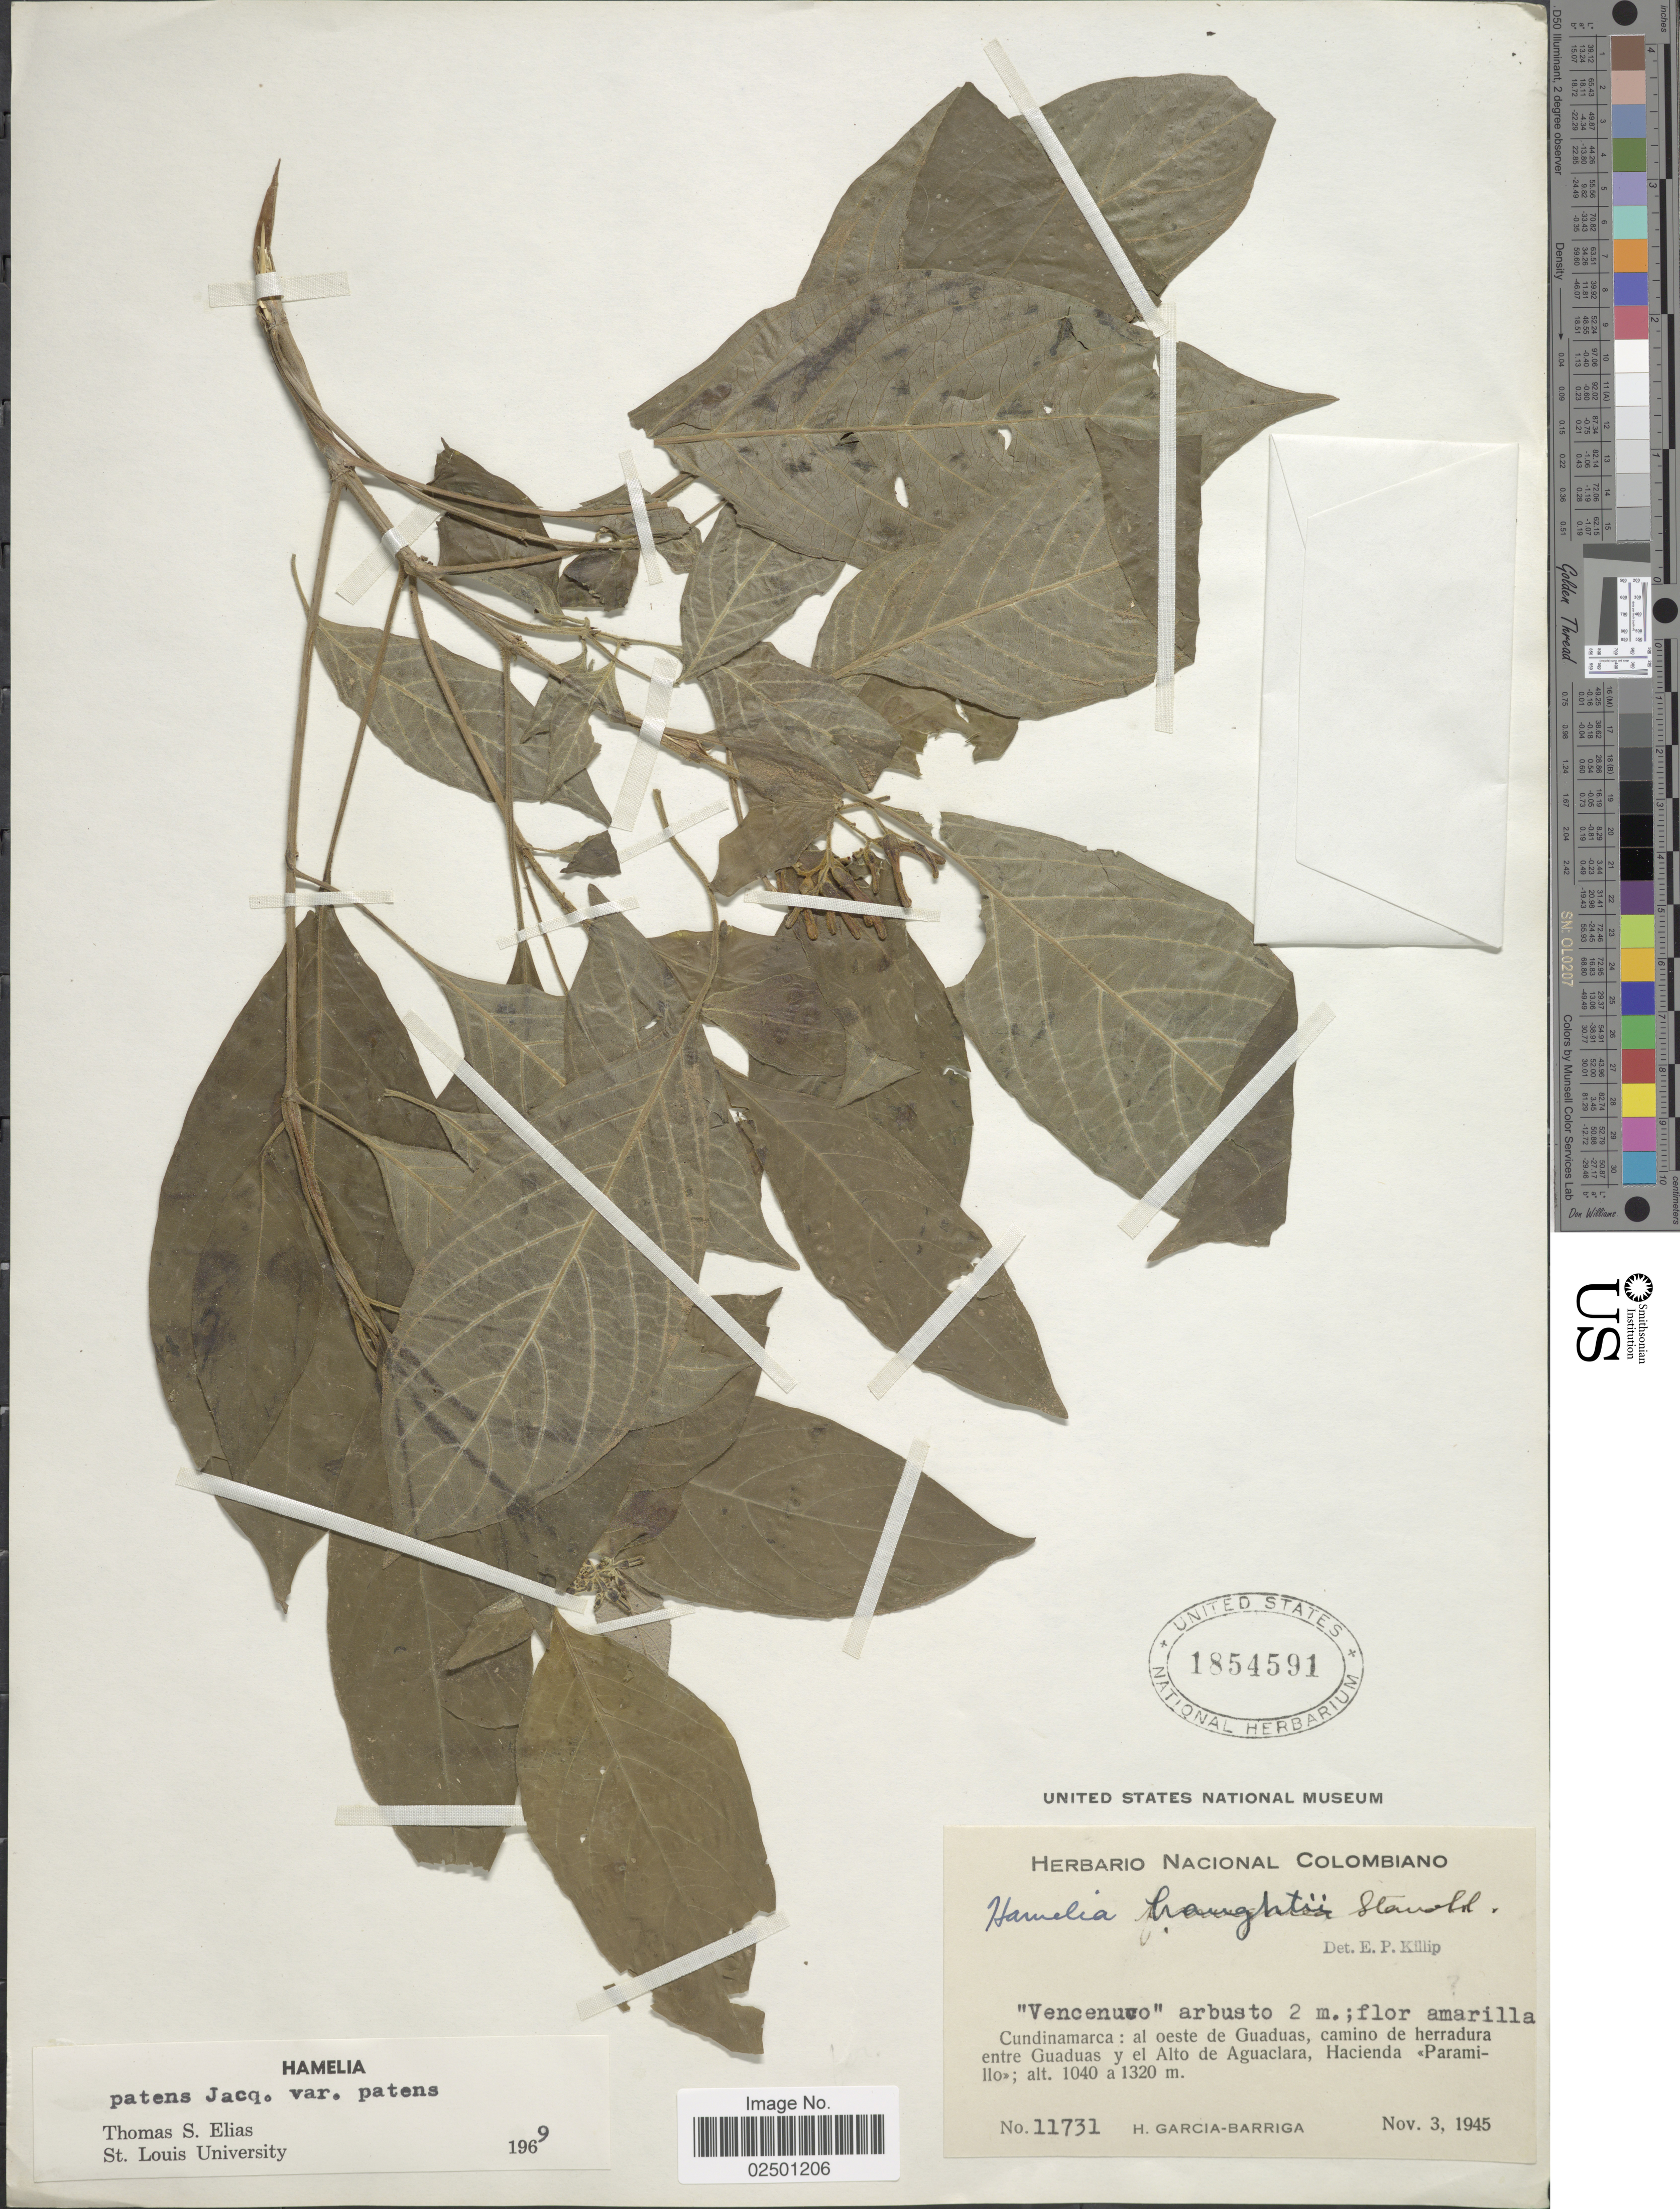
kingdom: Plantae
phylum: Tracheophyta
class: Magnoliopsida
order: Gentianales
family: Rubiaceae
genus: Hamelia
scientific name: Hamelia patens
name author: Jacq.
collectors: H. García Barriga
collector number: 11731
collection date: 1945-11-03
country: Colombia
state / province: Cundinamarca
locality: Al oeste de Guaduas, camino de herradura entre Guaduas y el Alto de Aguaclara, Hacienda <<Paramillo>>.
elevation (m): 1040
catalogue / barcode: US 1854591